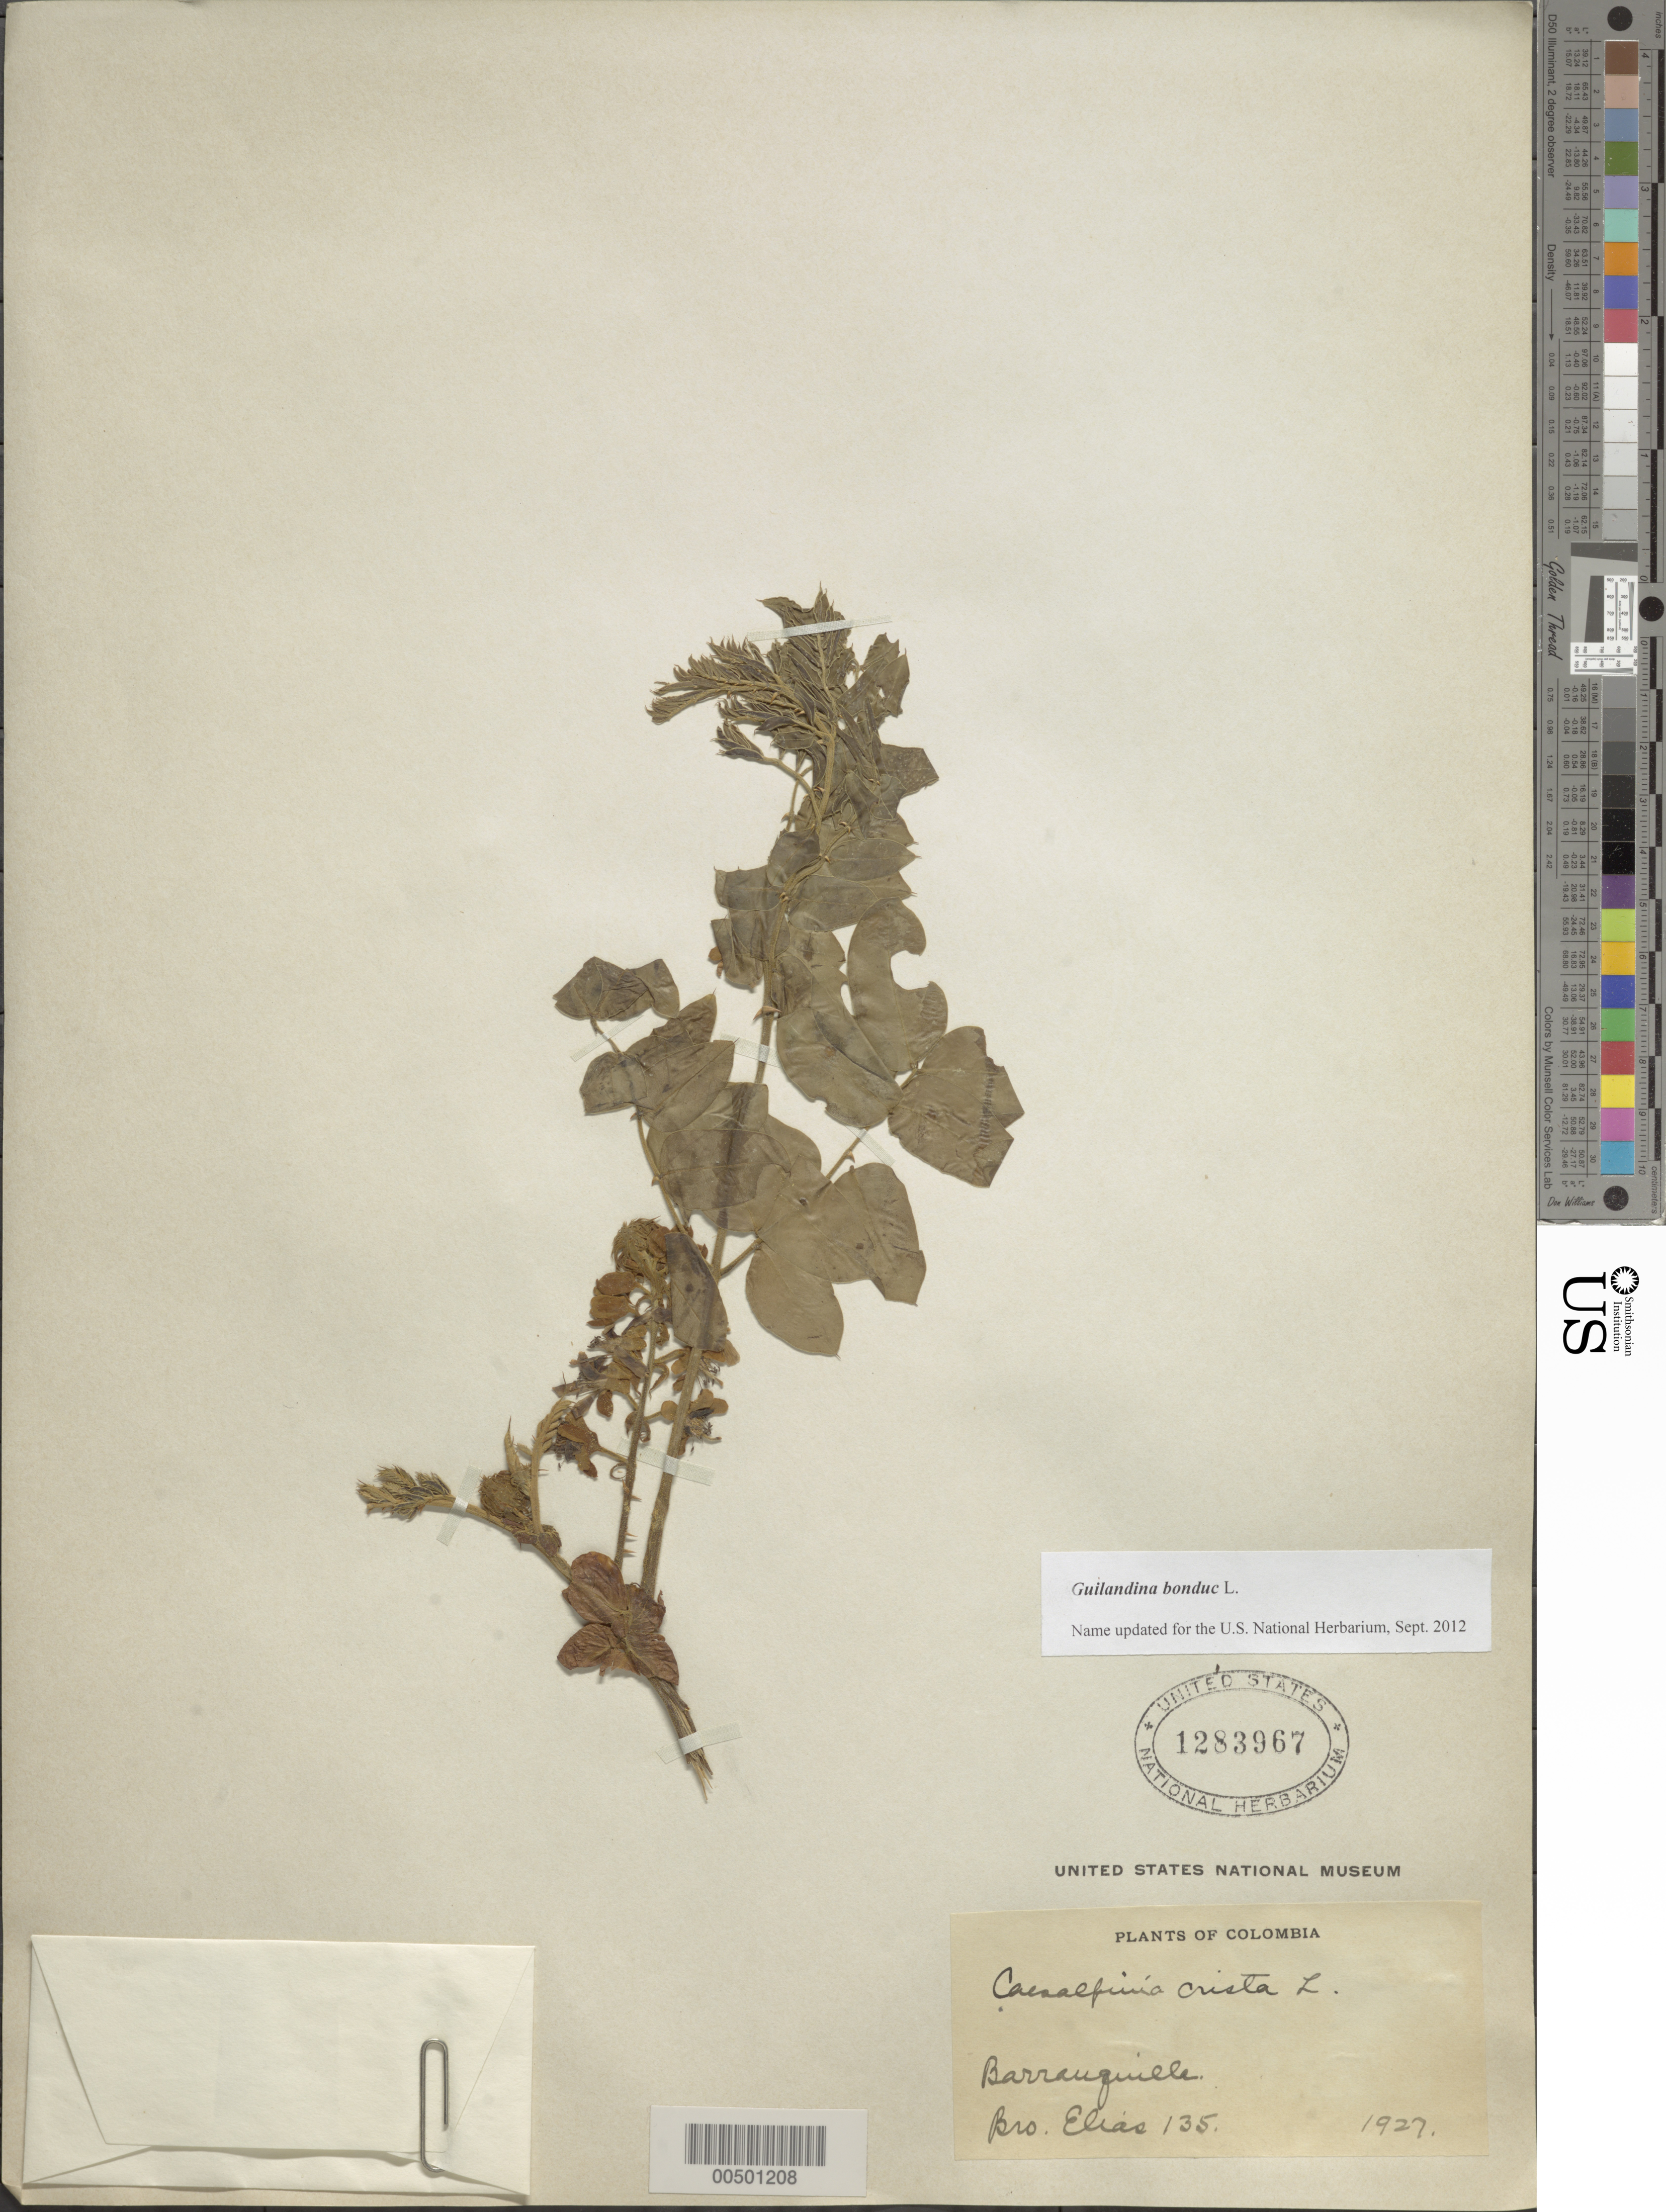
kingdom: Plantae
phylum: Tracheophyta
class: Magnoliopsida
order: Fabales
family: Fabaceae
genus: Guilandina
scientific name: Guilandina bonduc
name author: L.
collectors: Bro. Elias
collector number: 135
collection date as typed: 1927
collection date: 1927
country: Colombia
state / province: Atlántico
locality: Barranquilla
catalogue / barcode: US 1283967